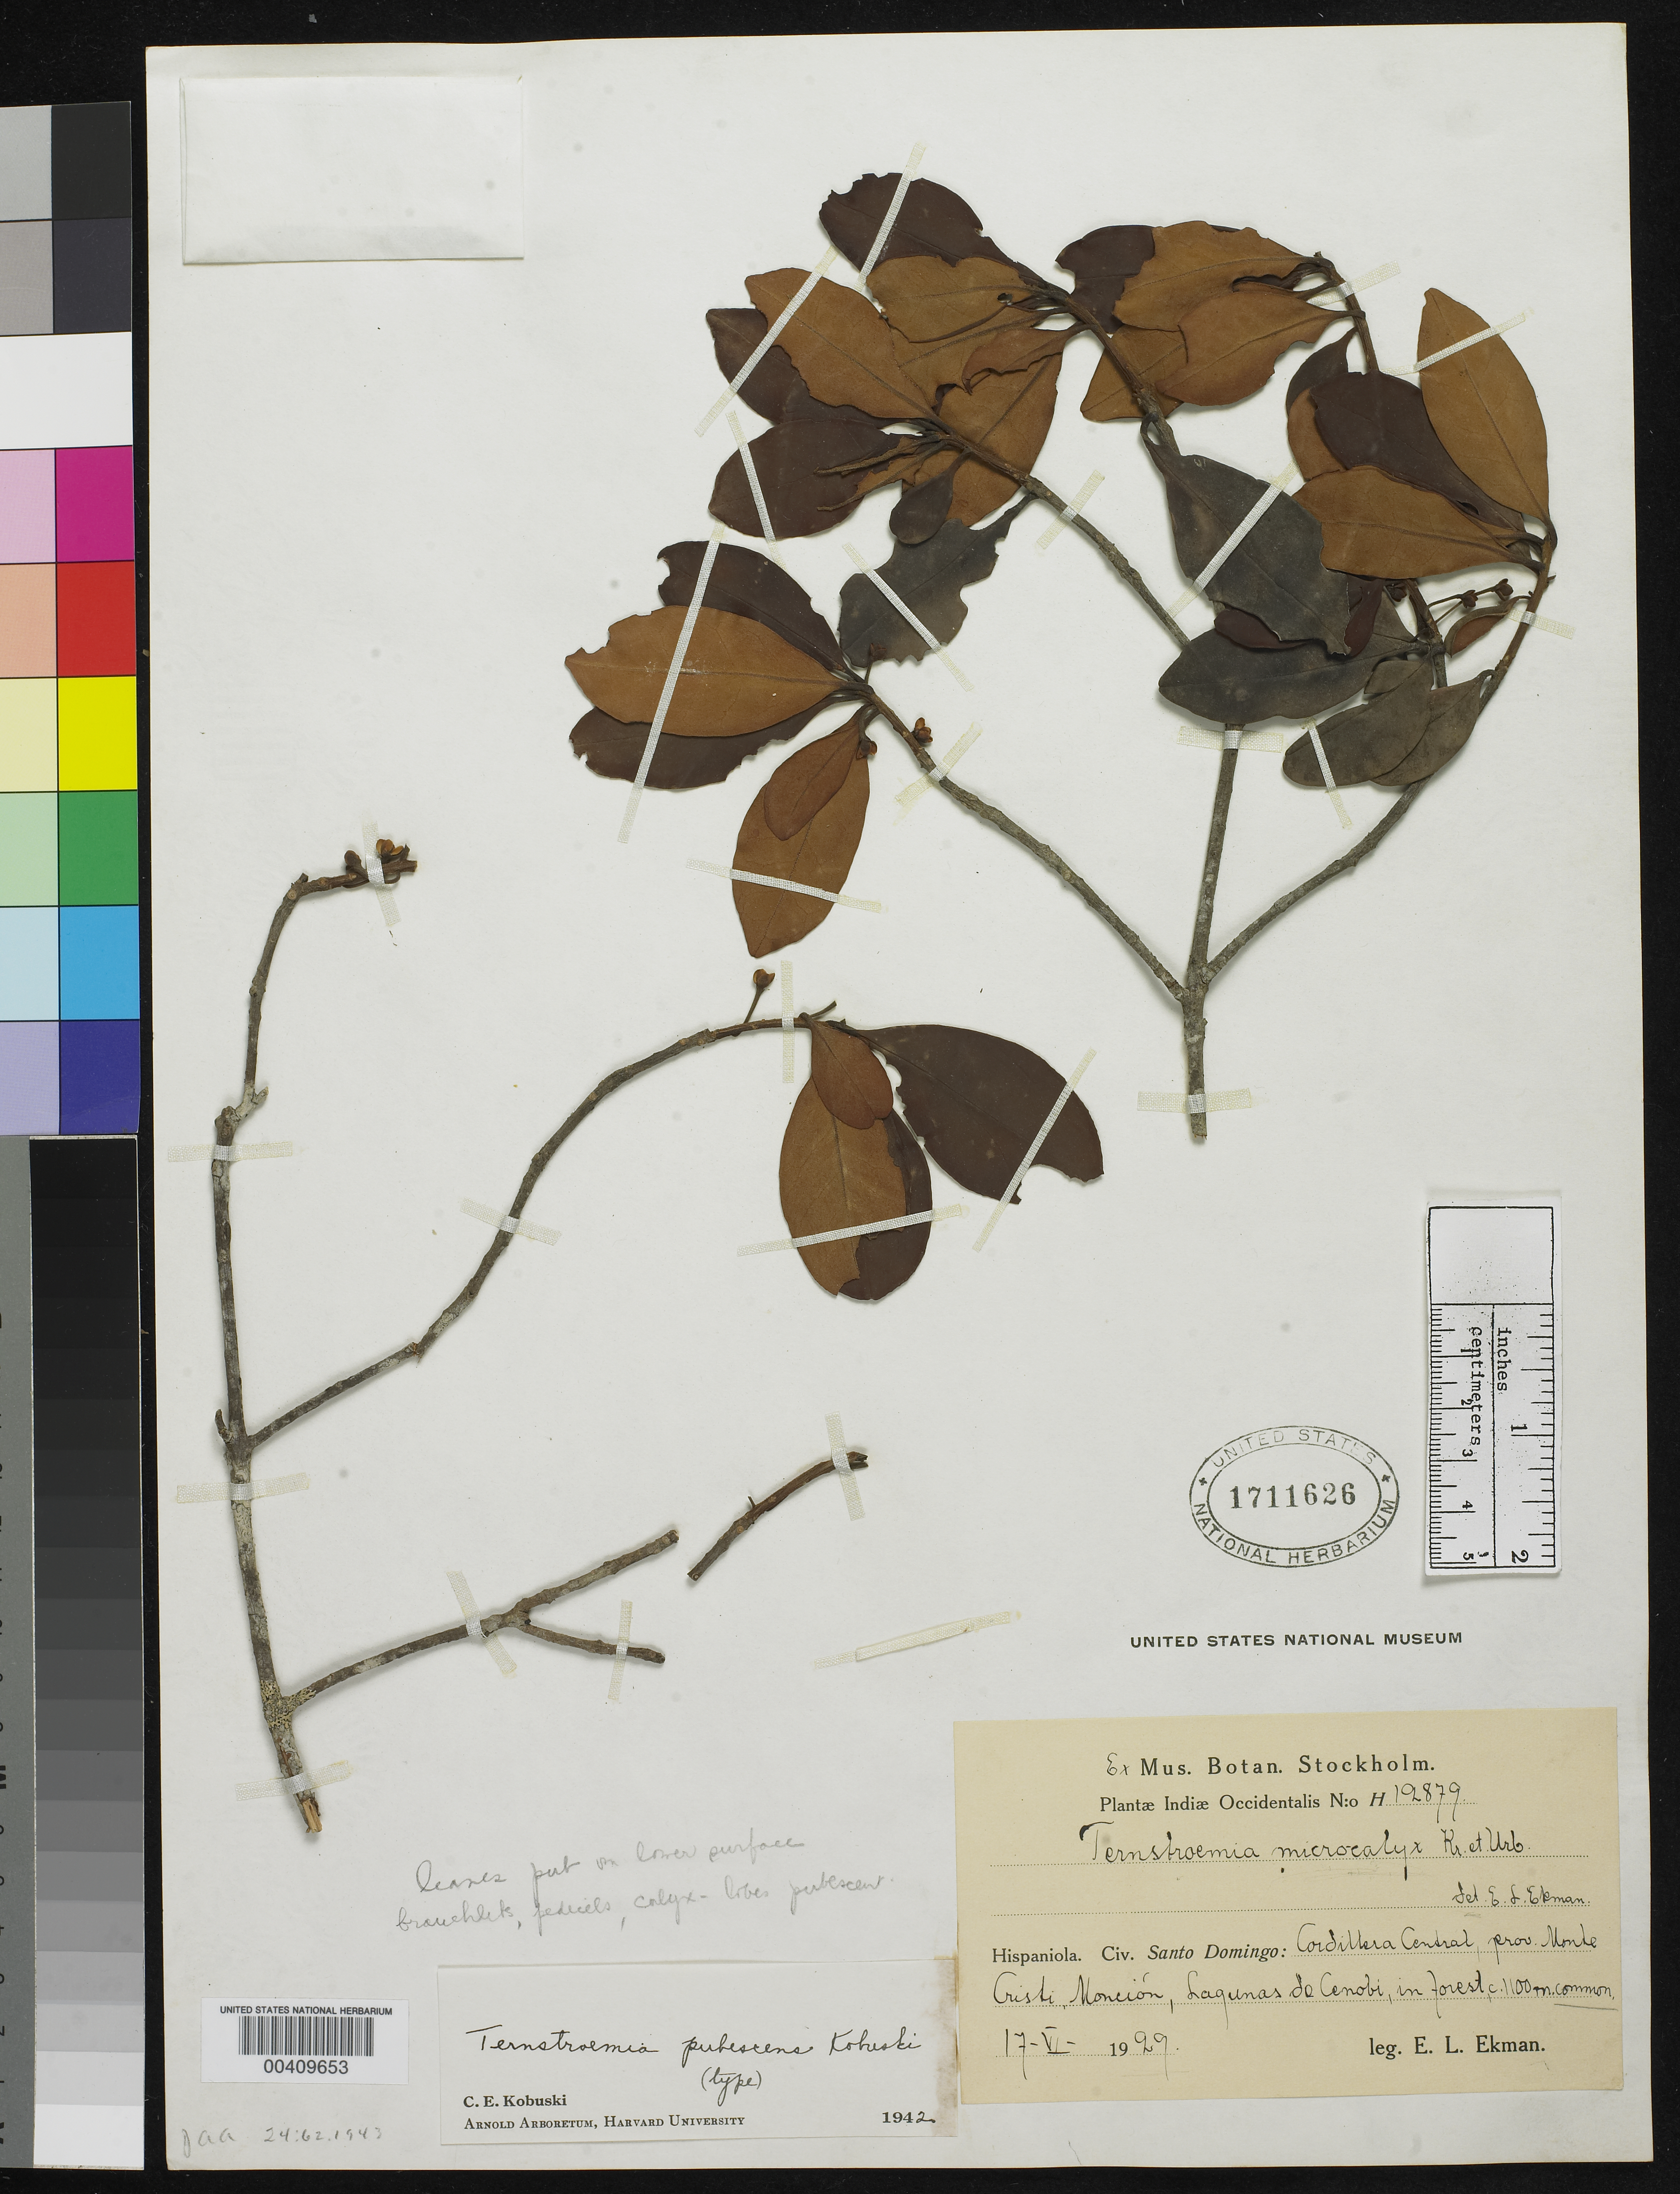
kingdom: Plantae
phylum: Tracheophyta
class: Magnoliopsida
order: Ericales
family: Pentaphylacaceae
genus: Ternstroemia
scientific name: Ternstroemia pubescens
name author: Kobuski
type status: Holotype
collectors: E. L. Ekman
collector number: H 12879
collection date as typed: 17 Jun 1929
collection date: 1929-06-17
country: Dominican Republic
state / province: Monte Cristi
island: Hispaniola Island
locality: Cordillera central, Moncion, Lagunas de Cenoli.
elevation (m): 1100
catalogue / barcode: US 1711626